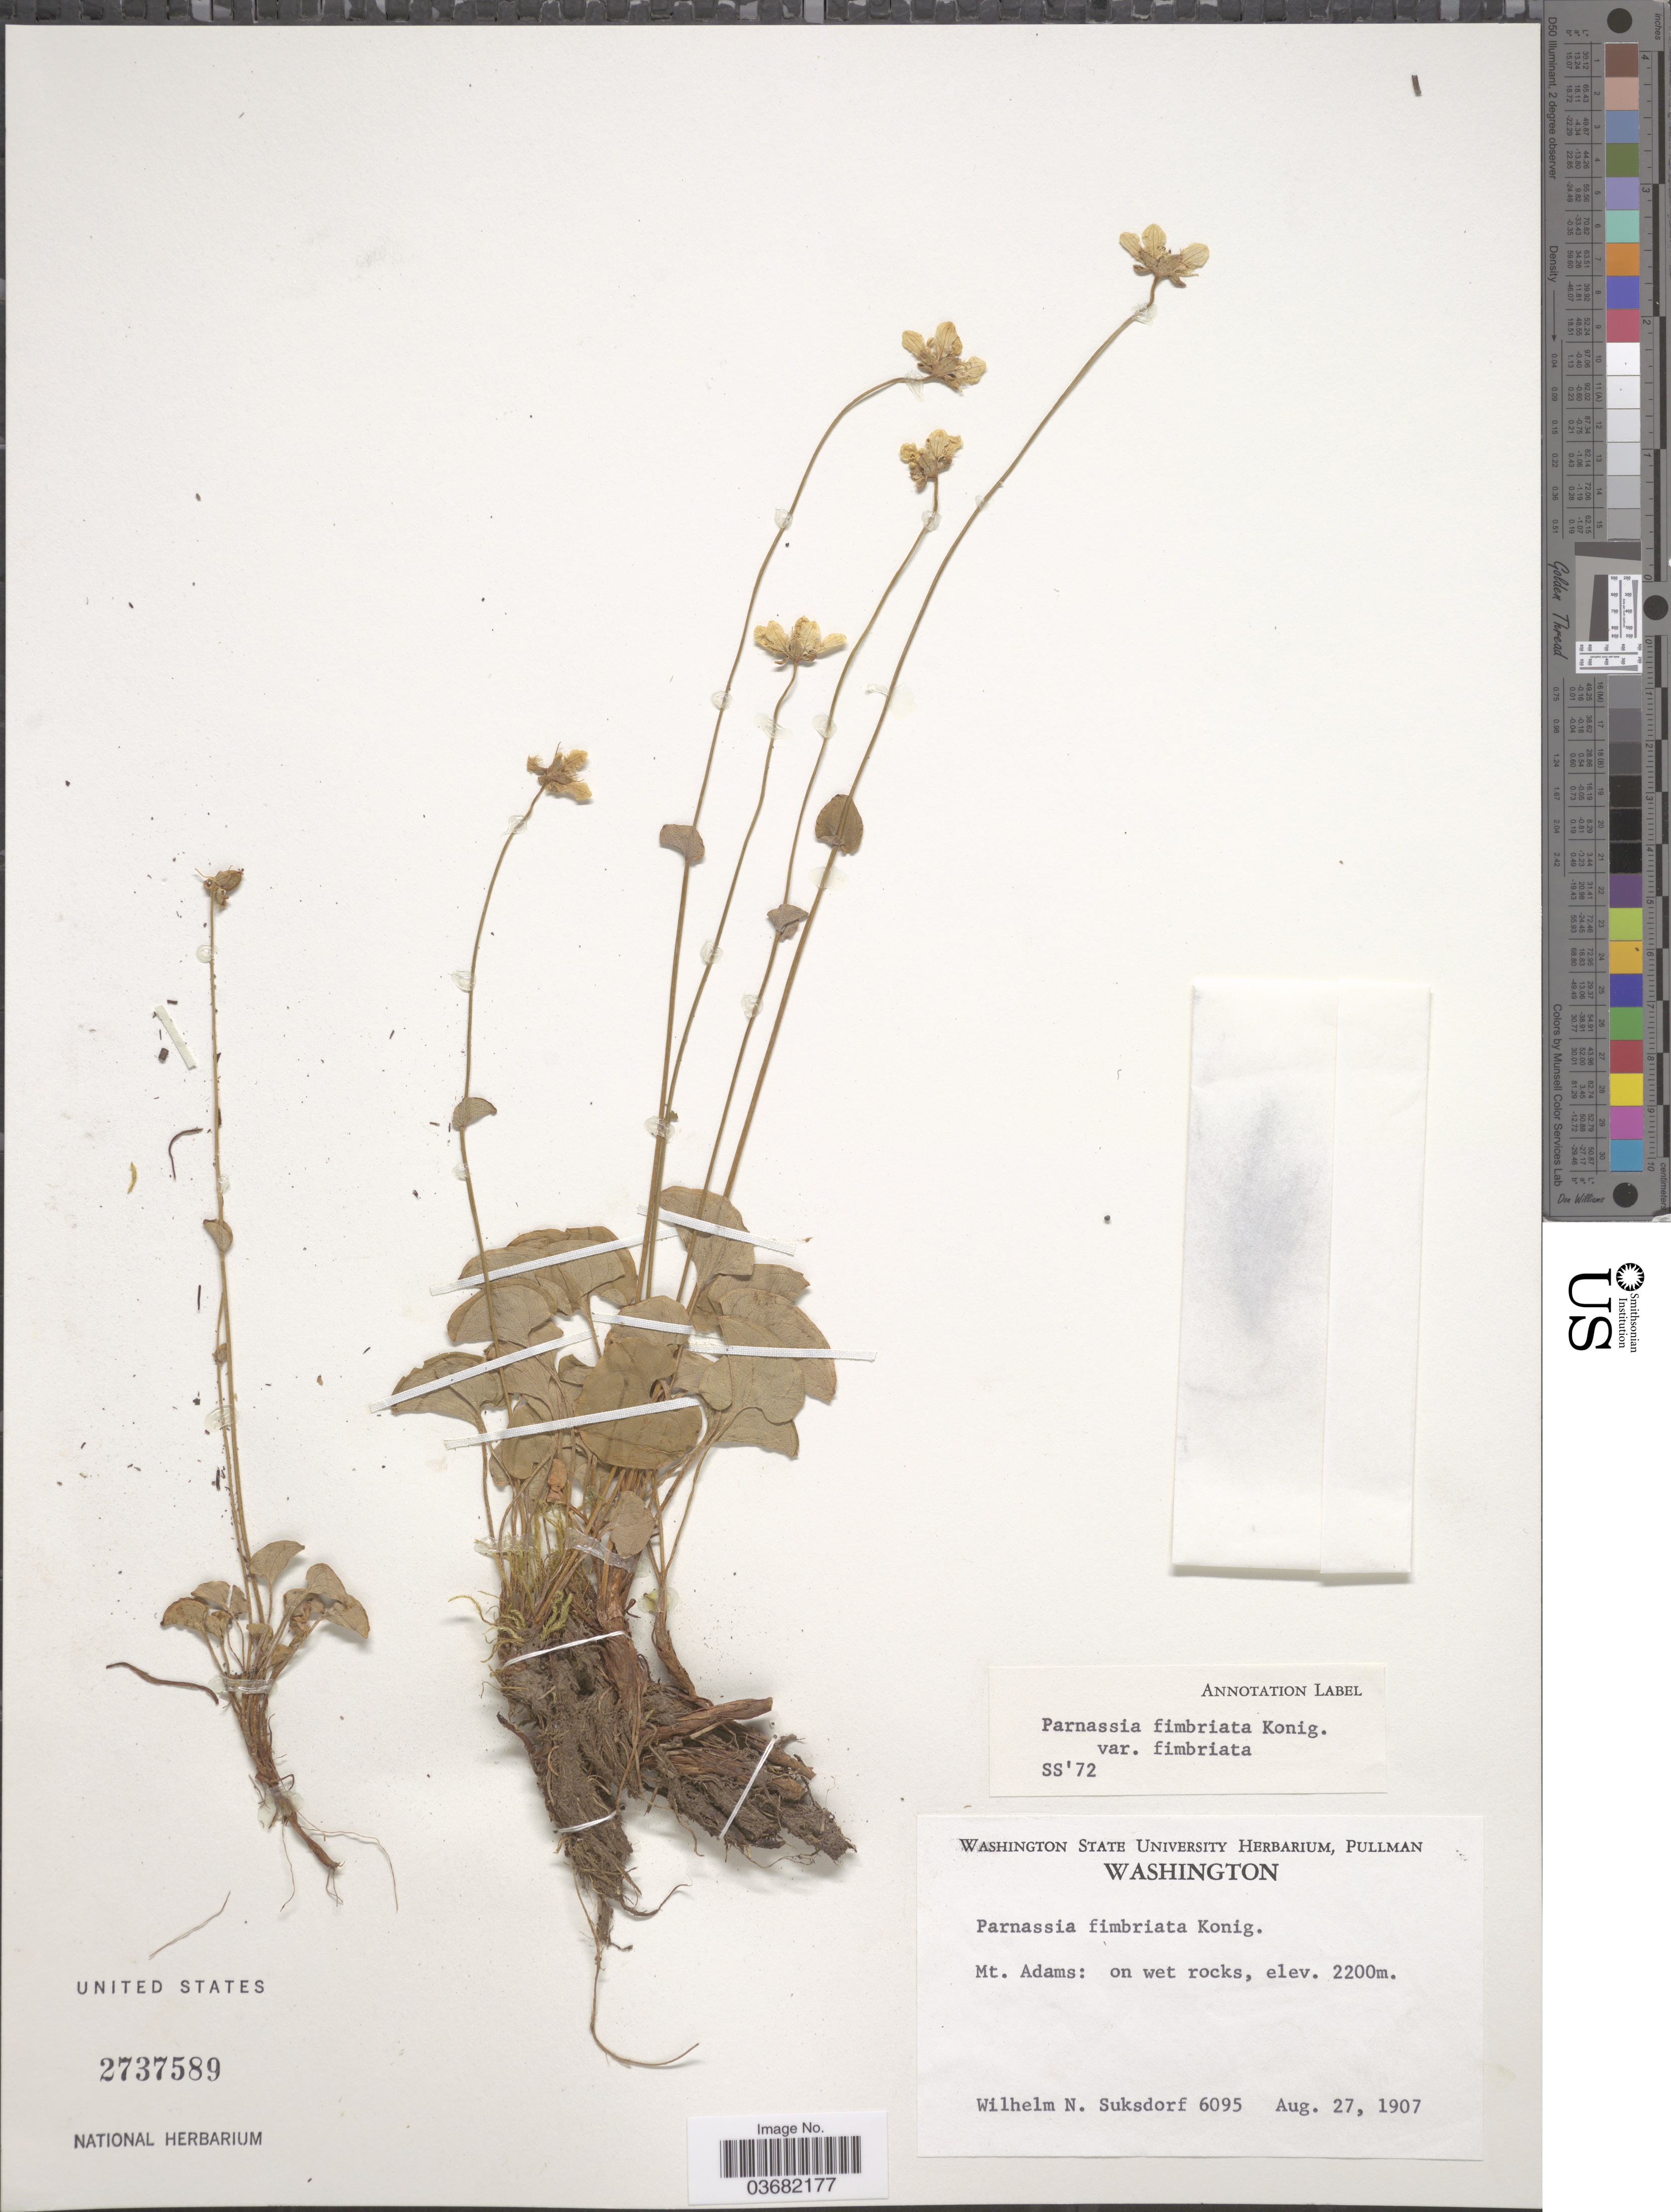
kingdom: Plantae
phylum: Tracheophyta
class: Magnoliopsida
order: Celastrales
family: Parnassiaceae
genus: Parnassia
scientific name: Parnassia fimbriata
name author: K.D. Koenig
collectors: W. N. Suksdorf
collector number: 6095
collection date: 1907-08-27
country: United States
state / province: Washington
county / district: Yakima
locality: Mt. Adams.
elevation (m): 2200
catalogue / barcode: US 2737589